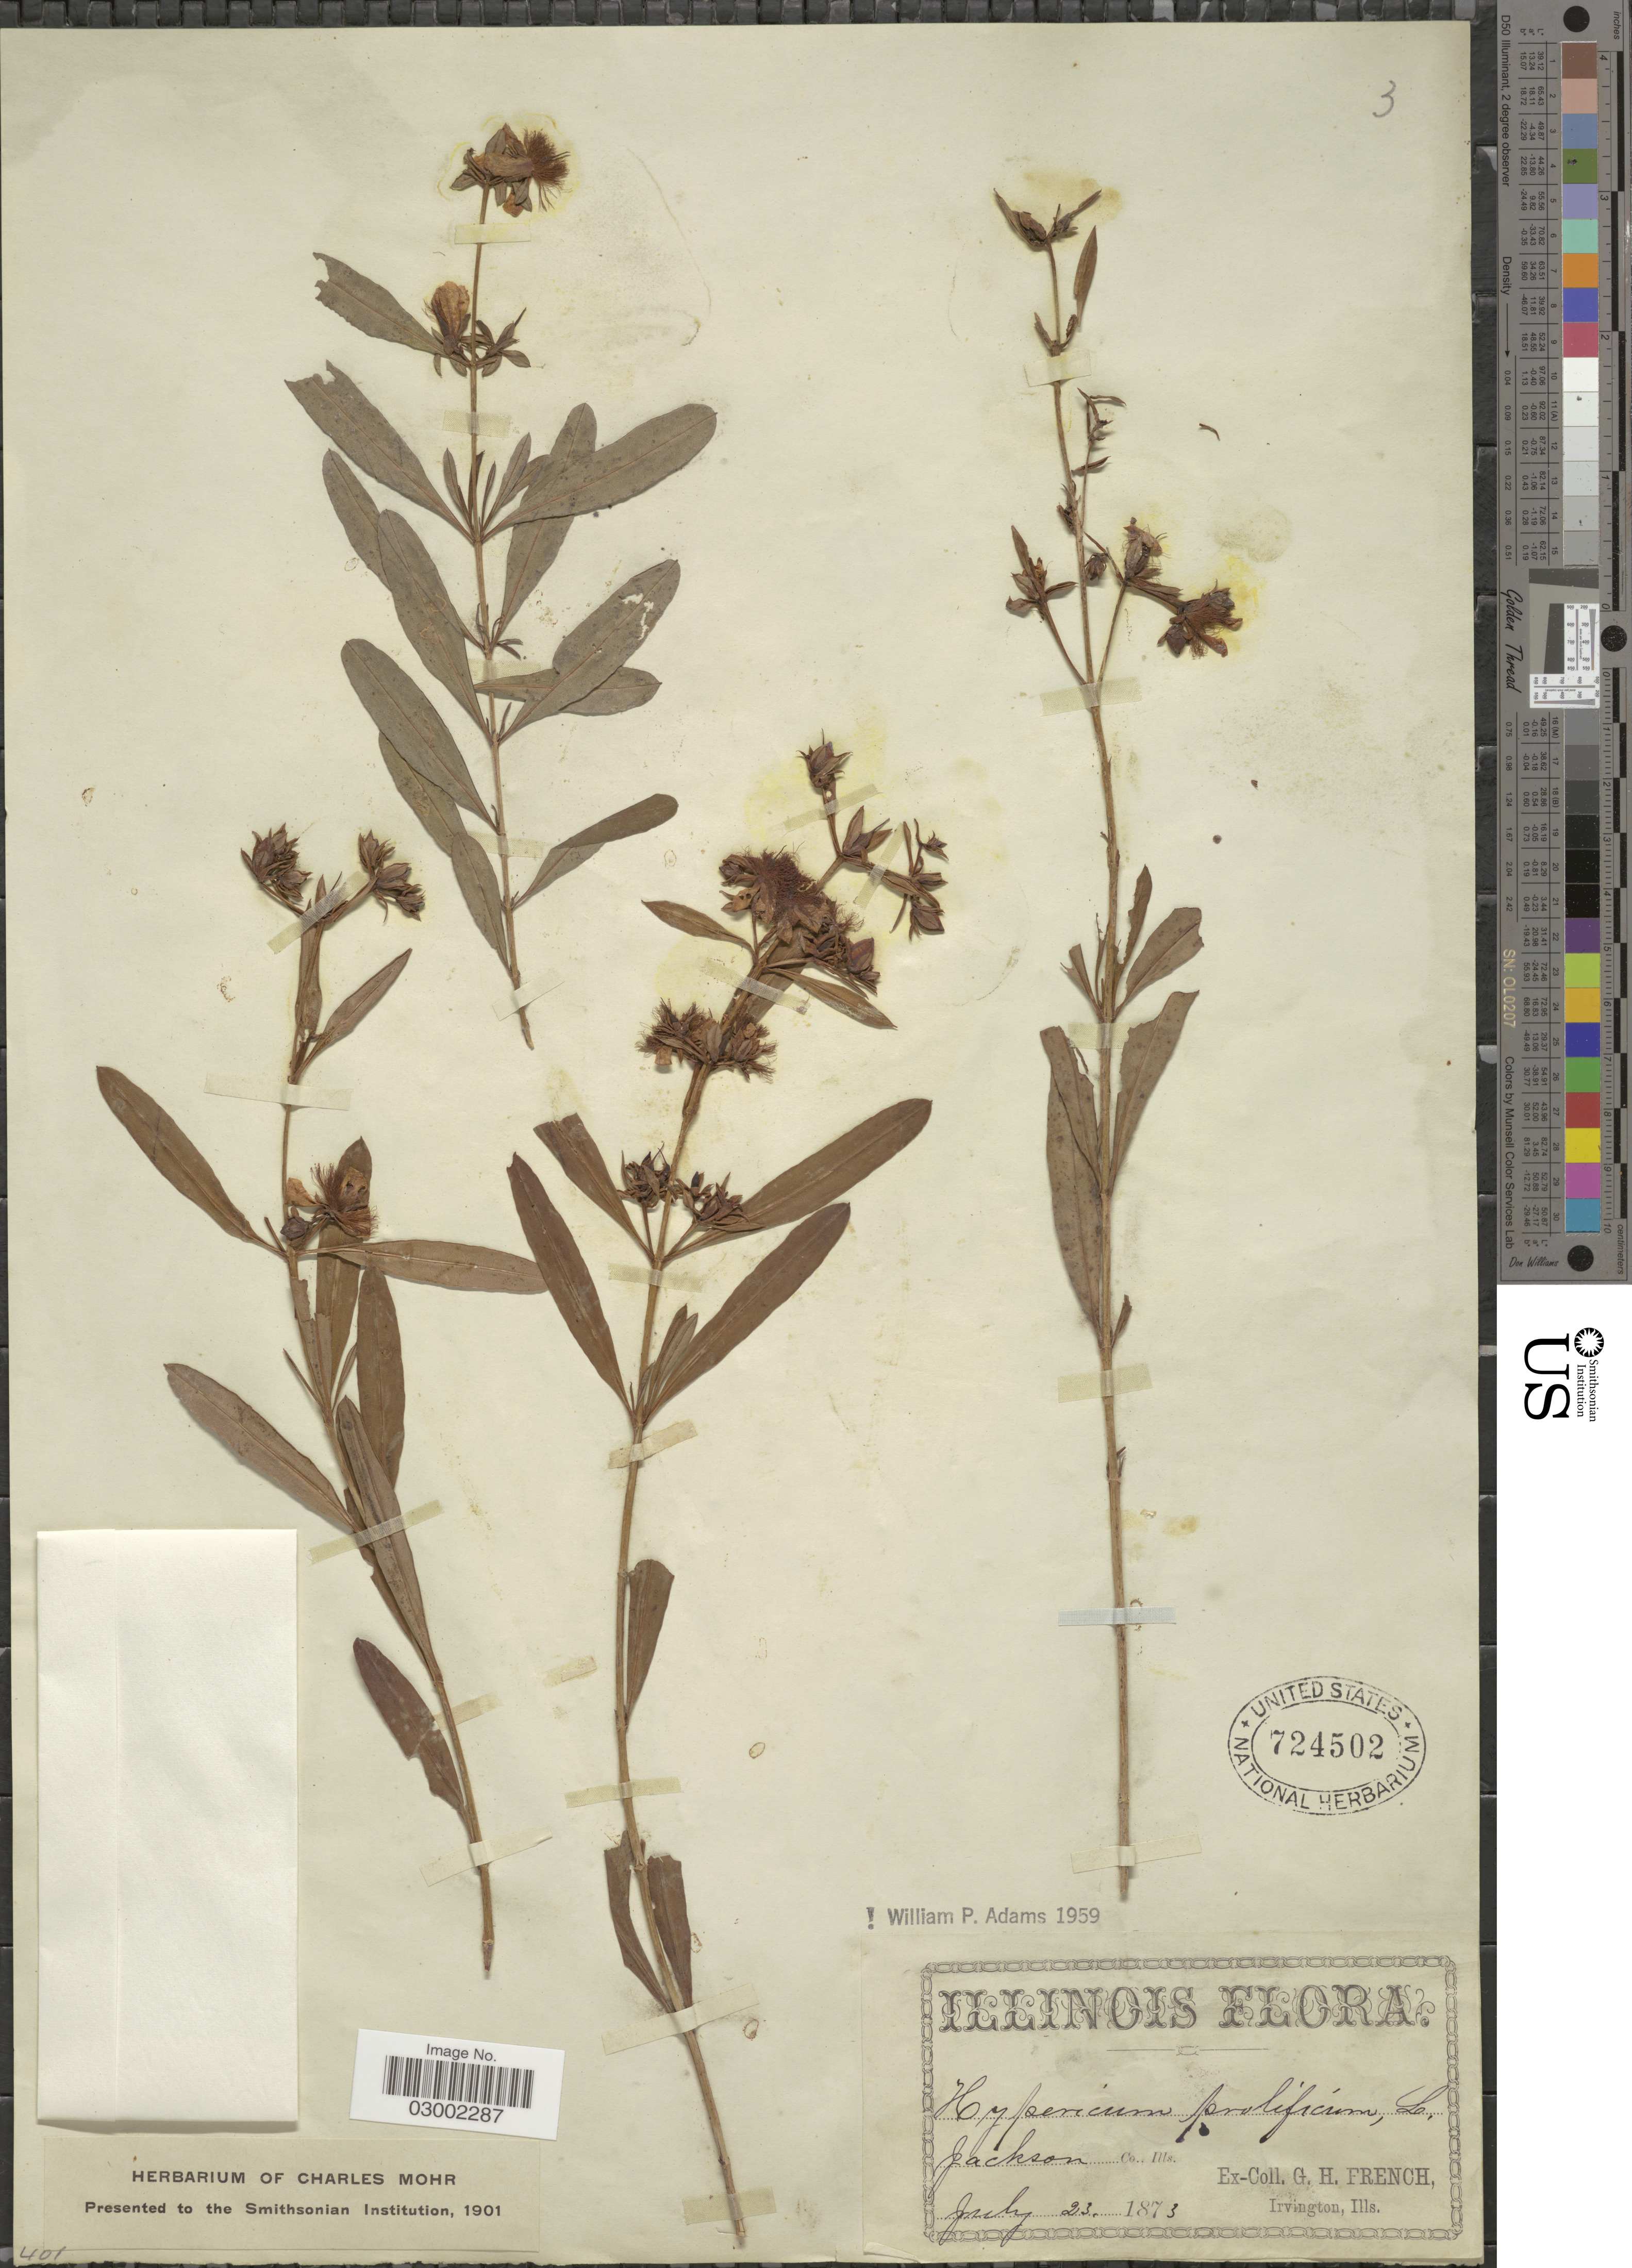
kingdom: Plantae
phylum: Tracheophyta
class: Magnoliopsida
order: Malpighiales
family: Hypericaceae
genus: Hypericum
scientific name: Hypericum prolificum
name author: L.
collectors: G. H. French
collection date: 1873-07-23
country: United States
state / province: Illinois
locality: Jackson Co.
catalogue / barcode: US 724502